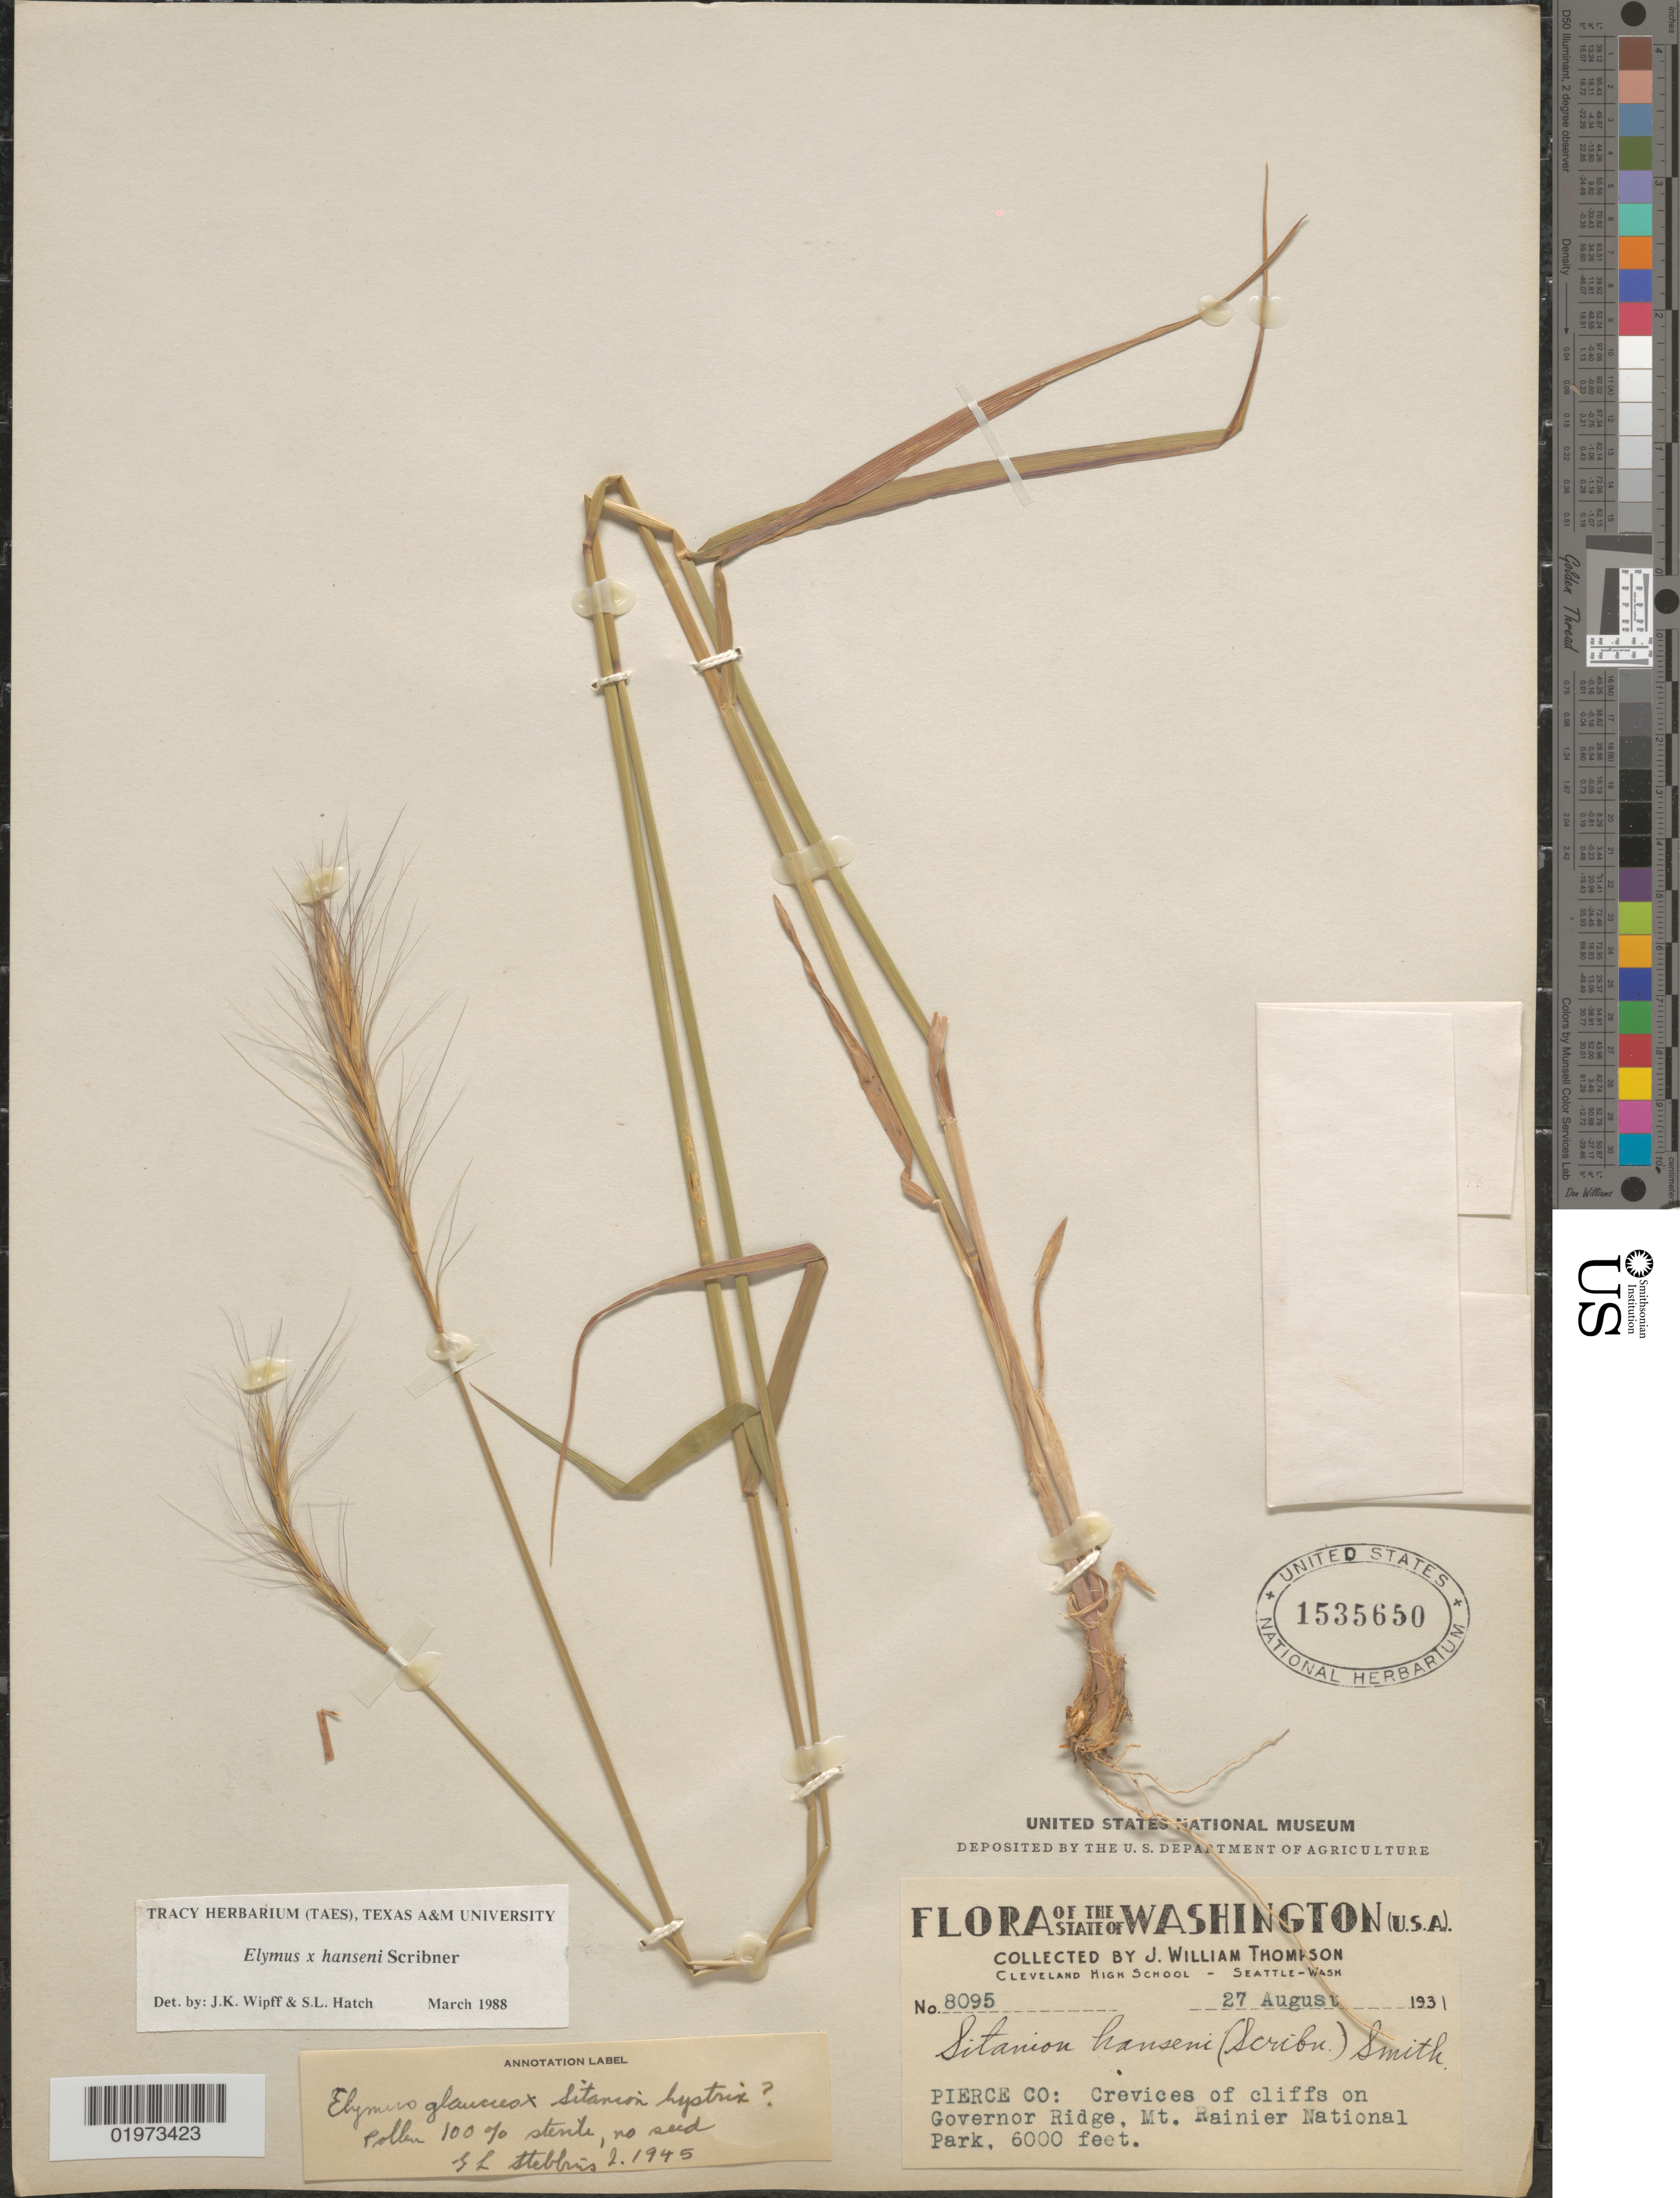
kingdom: Plantae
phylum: Tracheophyta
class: Liliopsida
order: Poales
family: Poaceae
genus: Elymus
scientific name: Elymus x hansenii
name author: Scribn.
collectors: J. W. Thompson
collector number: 8095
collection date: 1931-08-27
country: United States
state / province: Washington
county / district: Pierce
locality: Pierce Co: Crevices of cliffs on Governor Ridge, Mt. Rainier National Park.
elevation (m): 1829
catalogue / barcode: US 1535650